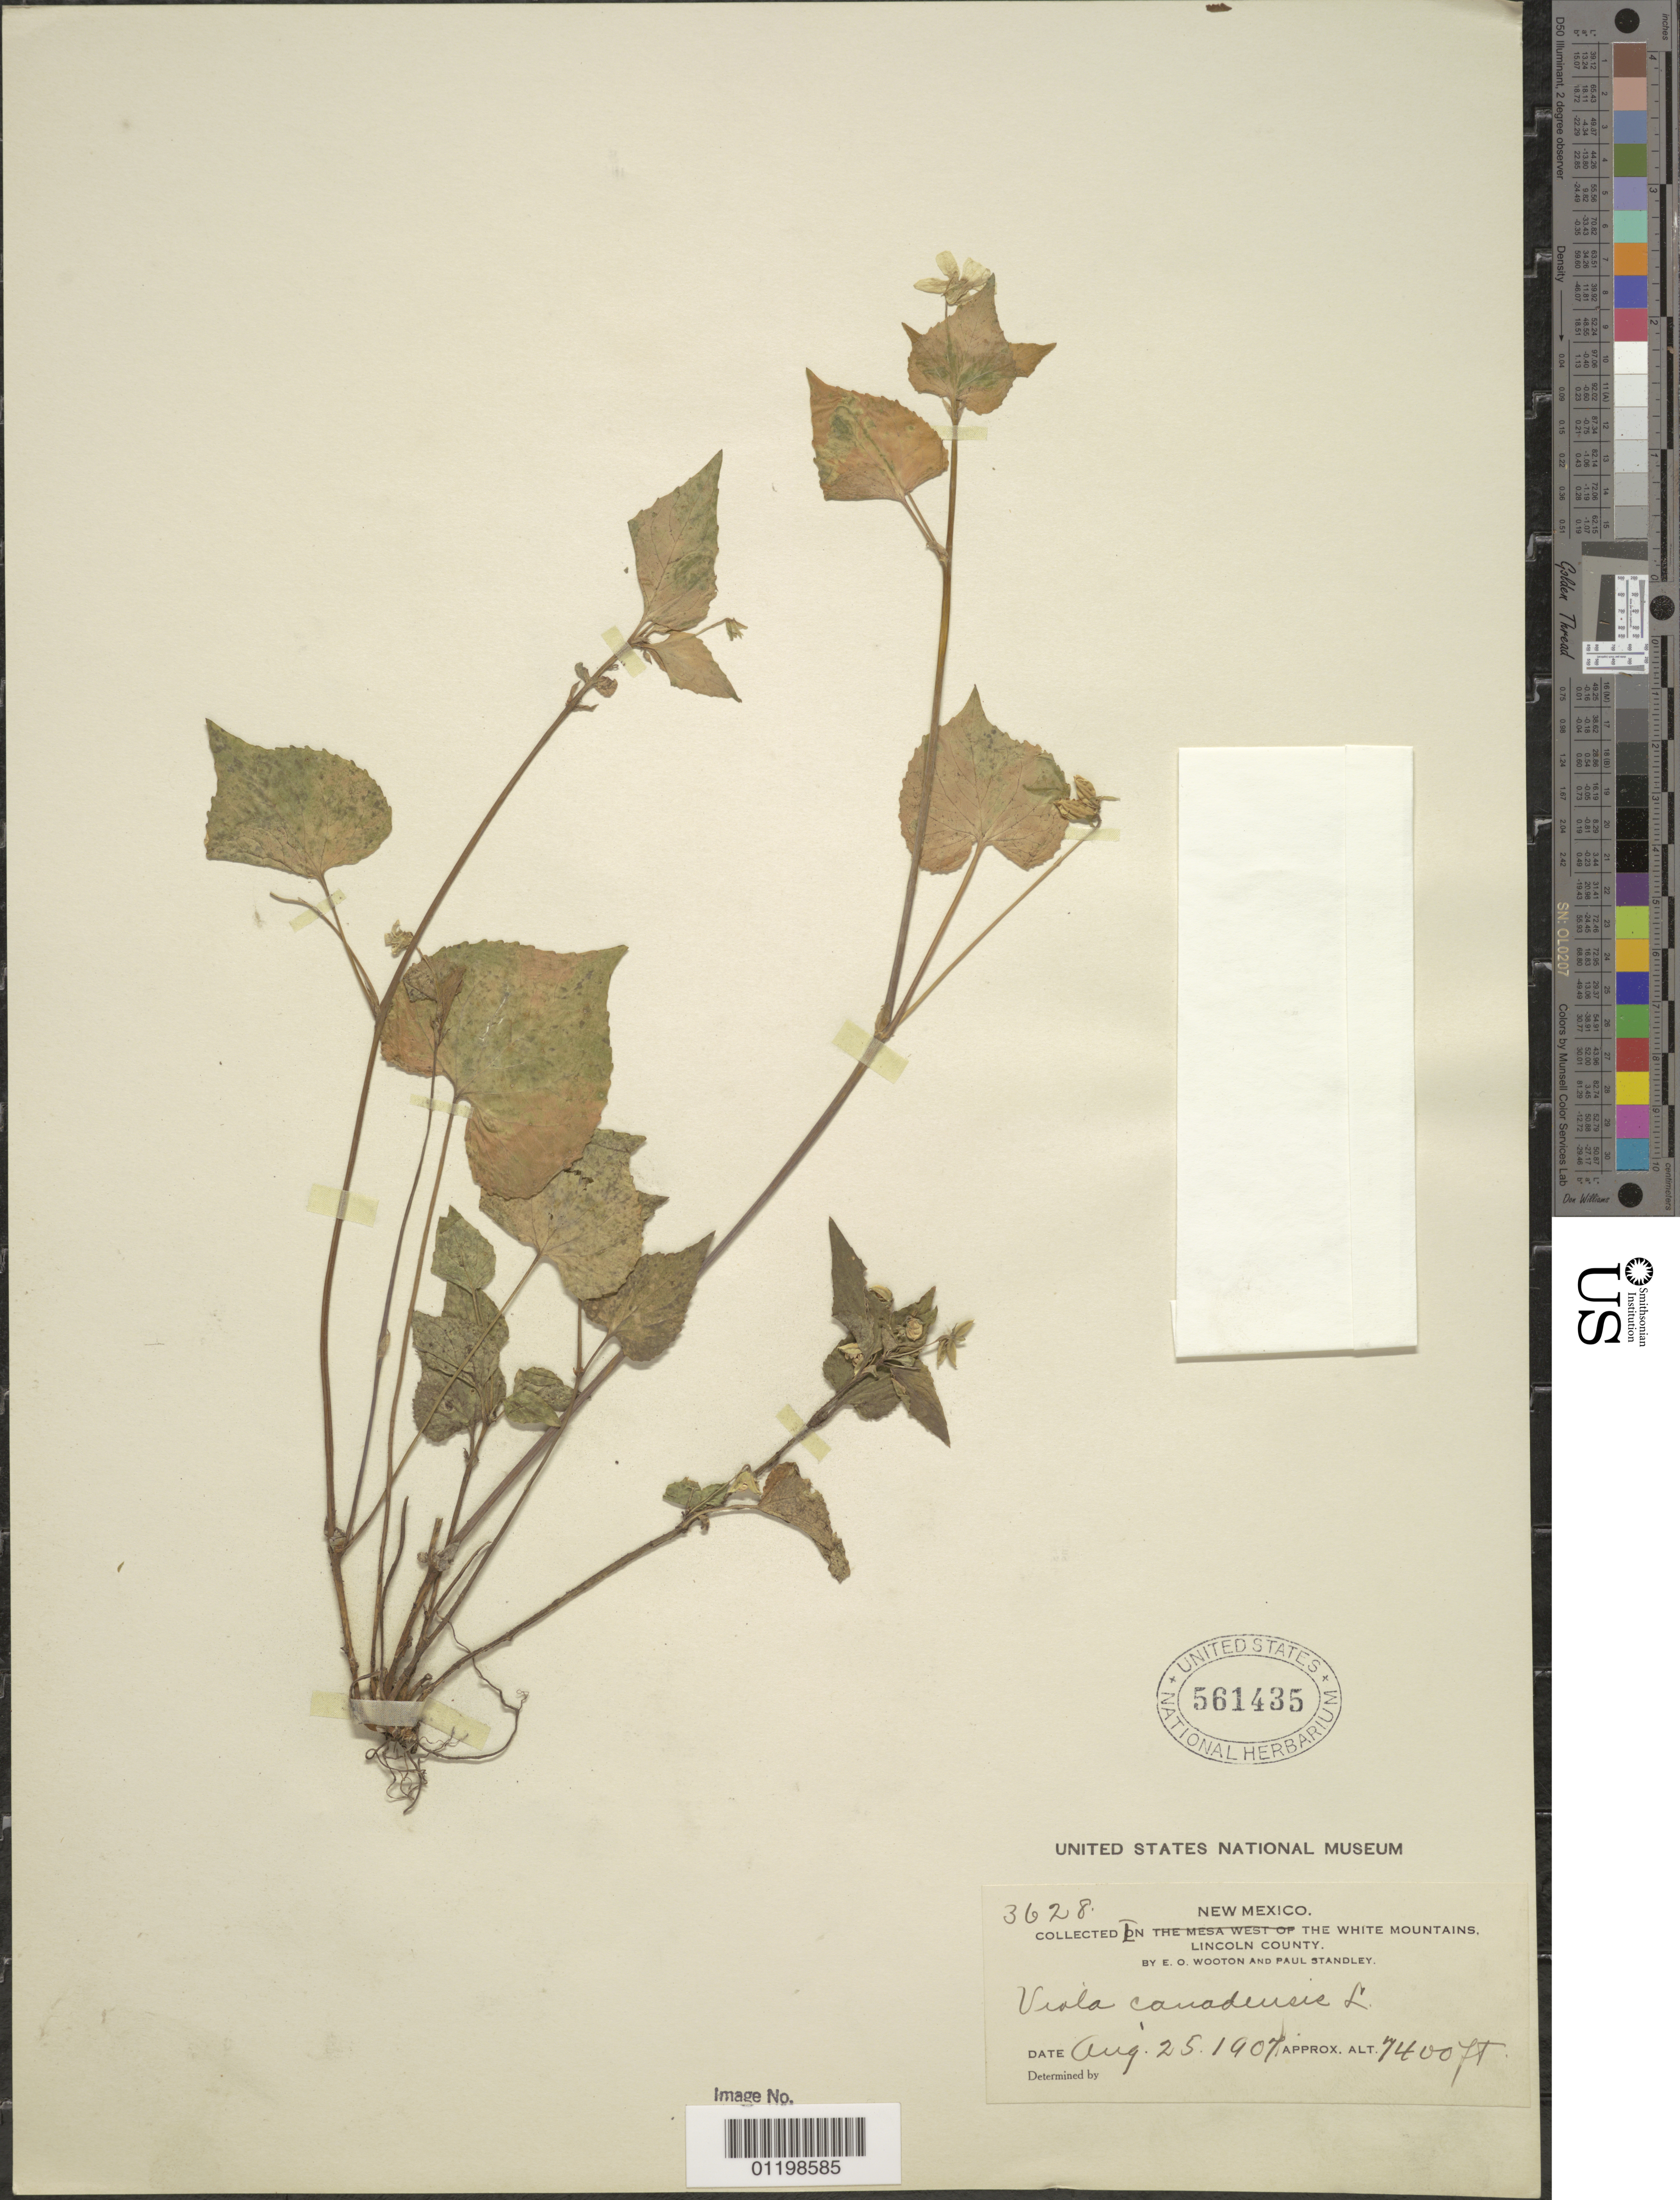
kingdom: Plantae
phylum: Tracheophyta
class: Magnoliopsida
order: Malpighiales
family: Violaceae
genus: Viola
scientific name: Viola canadensis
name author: L.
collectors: E. O. Wooton & P. C. Standley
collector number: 3628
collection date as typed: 25 Aug 1907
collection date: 1907-08-25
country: United States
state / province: New Mexico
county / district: Lincoln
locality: White Mountains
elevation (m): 2256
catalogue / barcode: US 561435